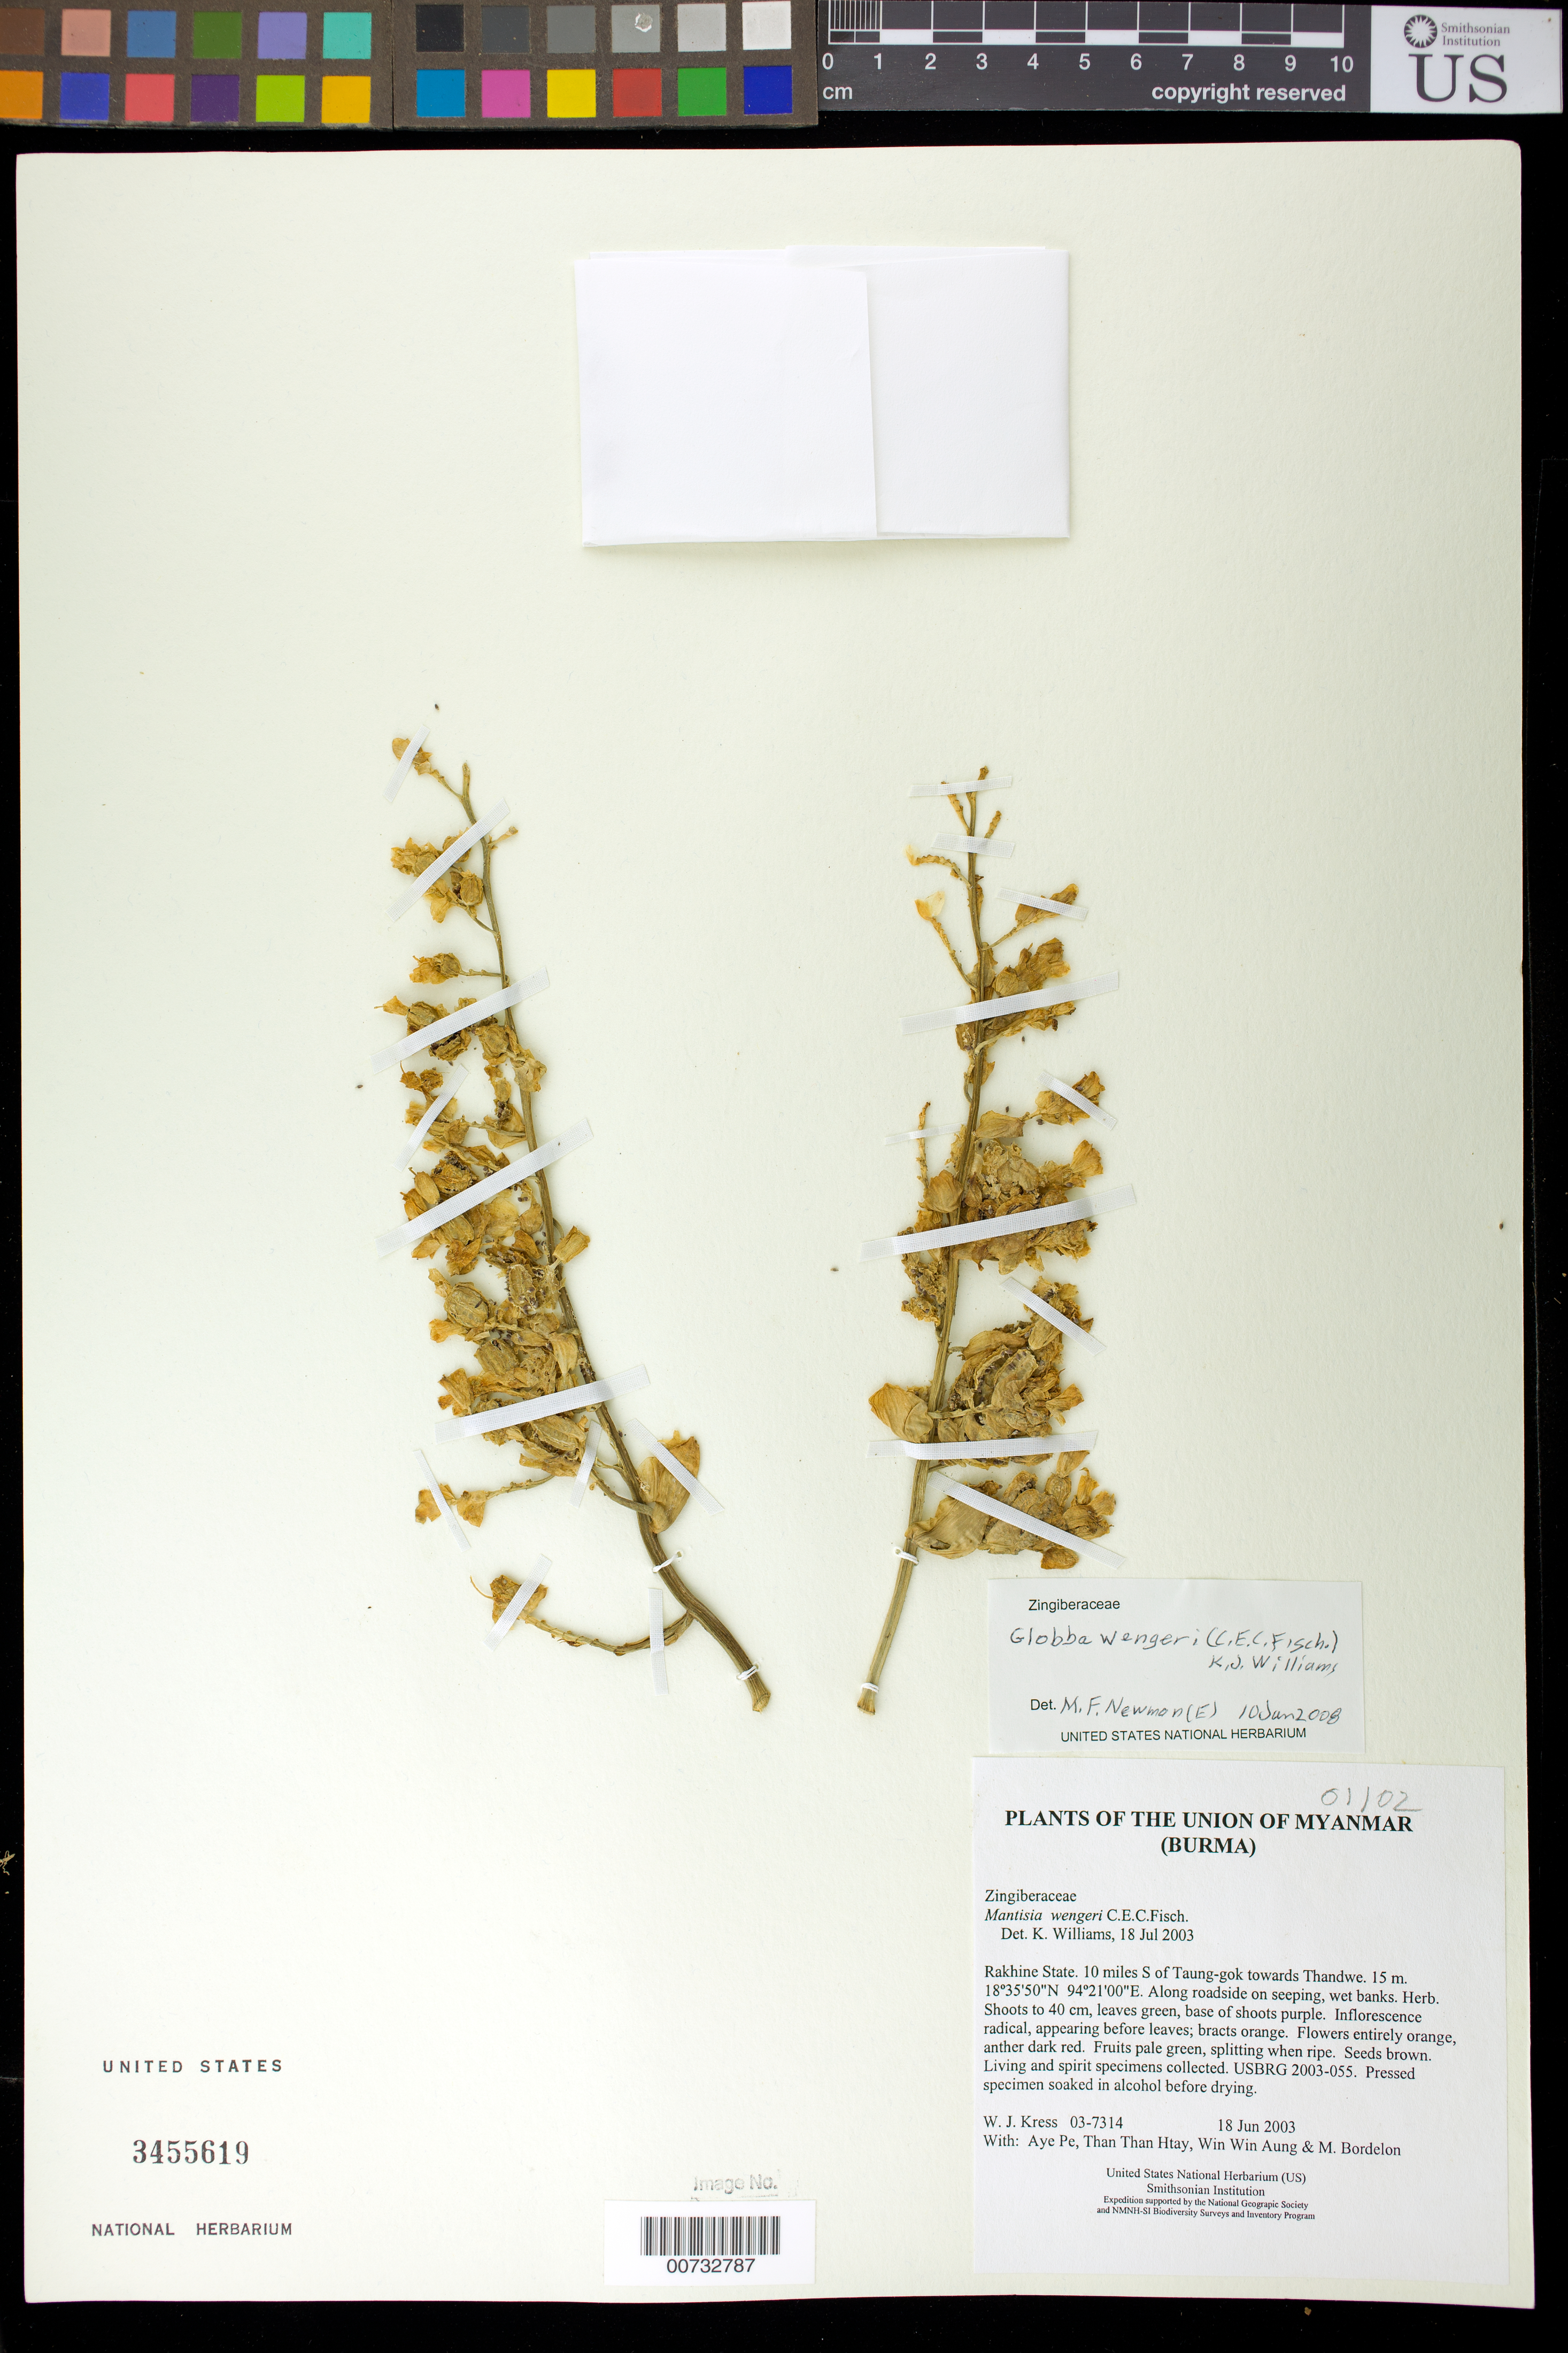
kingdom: Plantae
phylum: Tracheophyta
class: Liliopsida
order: Zingiberales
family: Zingiberaceae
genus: Globba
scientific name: Globba wengeri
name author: (C.E.C. Fisch.) K.J. Williams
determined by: Newman, M. F.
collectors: W. J. Kress, Aye Pe, Than Than Htay, Win Win Aung & M. Bordelon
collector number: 03-7314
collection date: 2003-06-18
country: Myanmar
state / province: Rakhine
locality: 10 miles S of Taung-gok towards Thandwe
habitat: Along roadside on seeping, wet banks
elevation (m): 15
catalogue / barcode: US 3455619